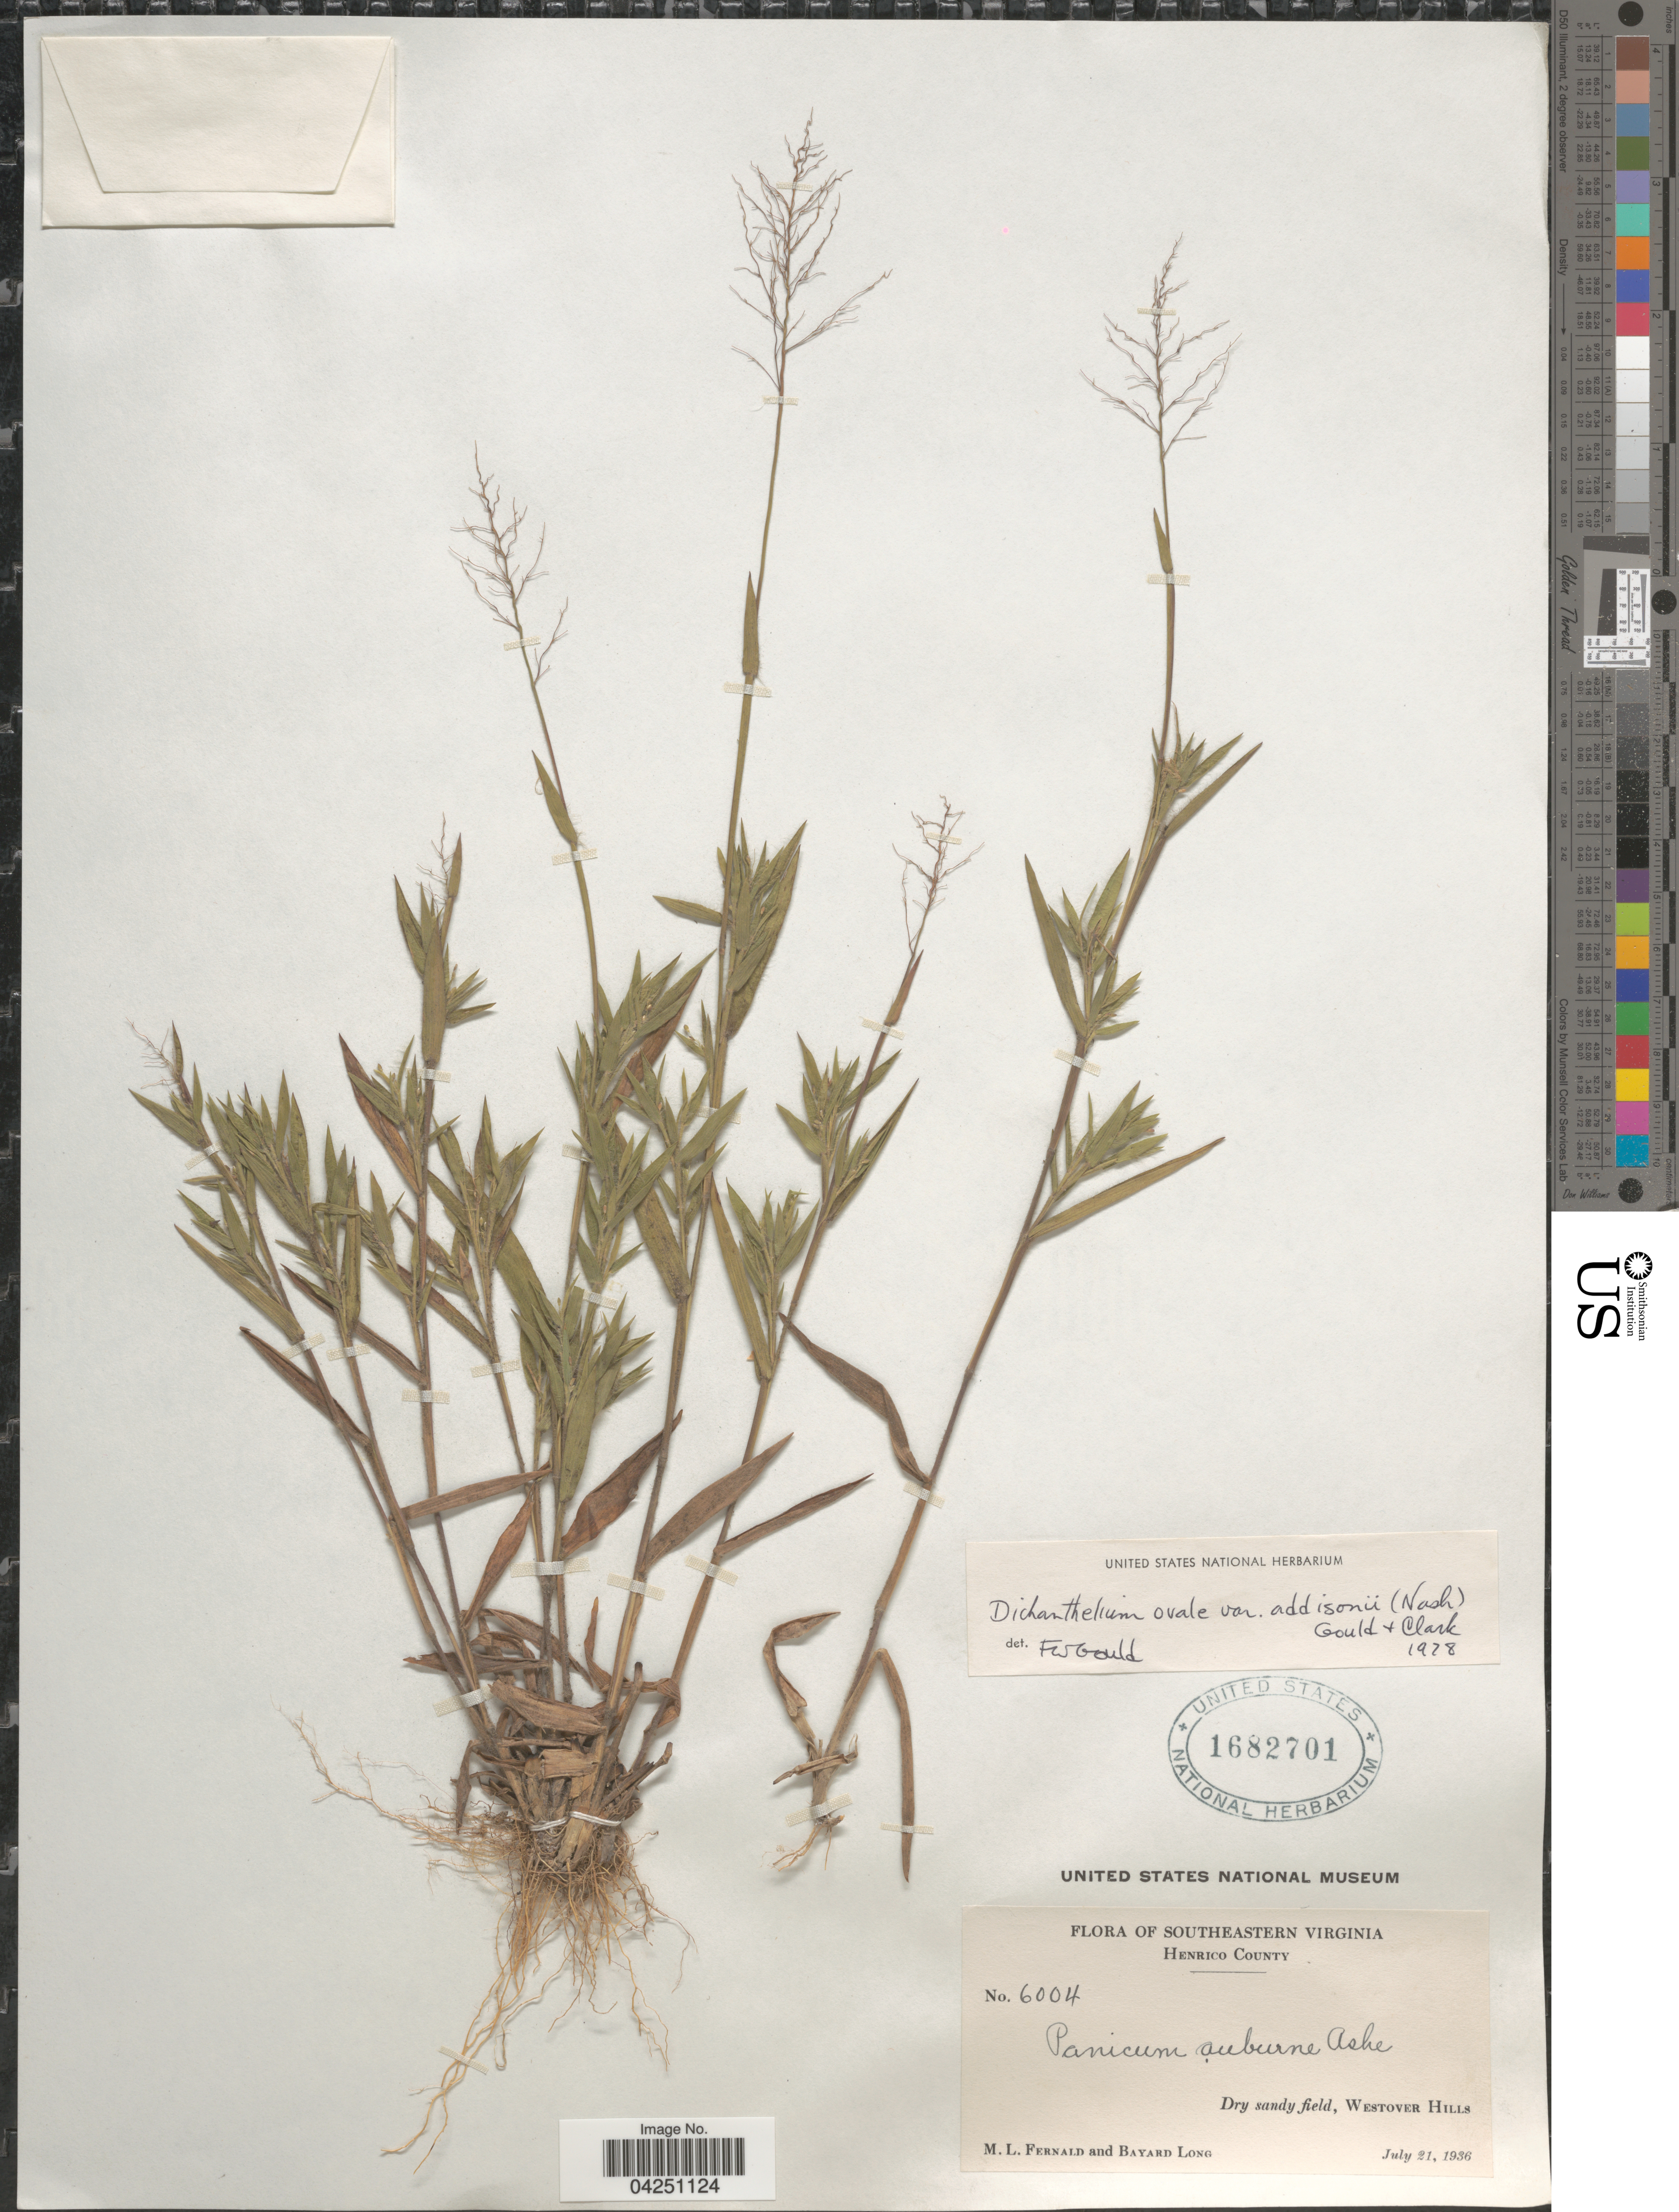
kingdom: Plantae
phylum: Tracheophyta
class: Liliopsida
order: Poales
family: Poaceae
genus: Dichanthelium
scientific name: Dichanthelium acuminatum var. acuminatum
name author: (Sw.) Gould & C.A. Clark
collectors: M. L. Fernald & B. Long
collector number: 6004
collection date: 1936-07-21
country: United States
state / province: Virginia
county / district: Henrico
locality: Southeastern Virginia. Henrico County. Dry sandy field, Westover Hills.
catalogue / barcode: US 1682701